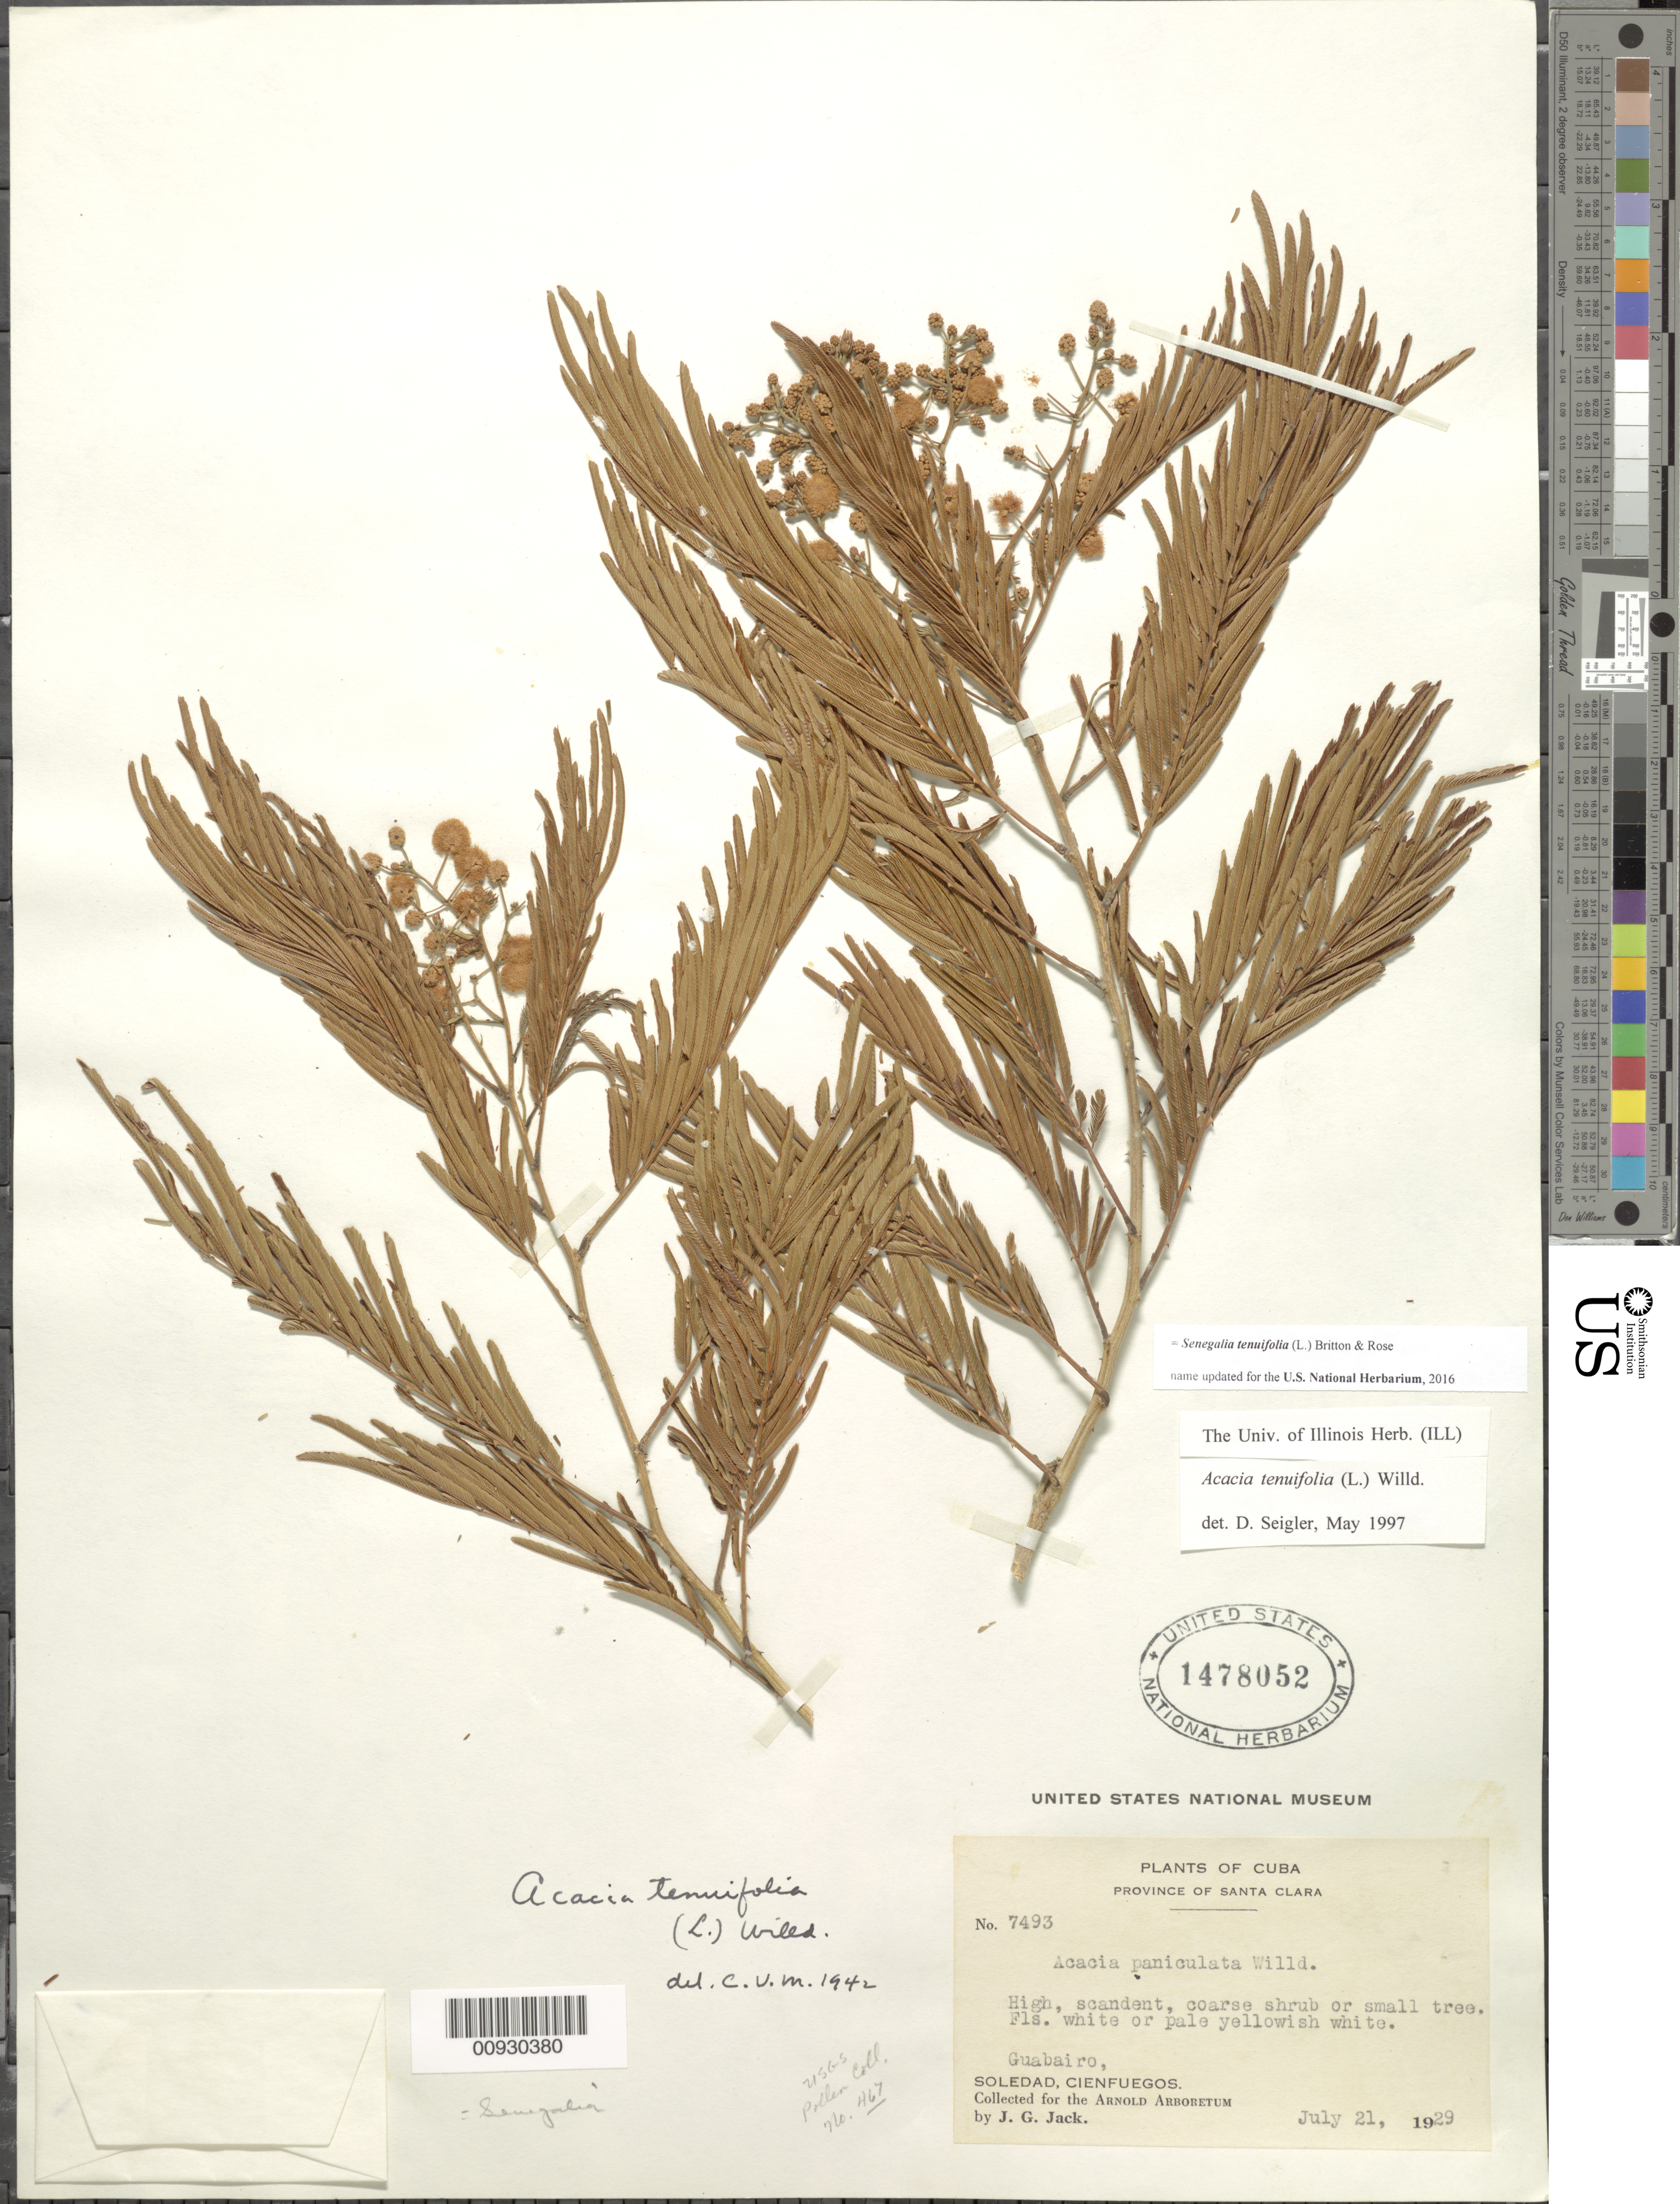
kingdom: Plantae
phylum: Tracheophyta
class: Magnoliopsida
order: Fabales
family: Fabaceae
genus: Senegalia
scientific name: Senegalia tenuifolia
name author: (L.) Britton & Rose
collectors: J. G. Jack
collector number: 7493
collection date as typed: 21 Jul 1929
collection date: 1929-07-21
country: Cuba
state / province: Cienfuegos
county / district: Cienfuegos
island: Cuba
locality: Soledad, Cienfuegos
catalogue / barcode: US 1478052